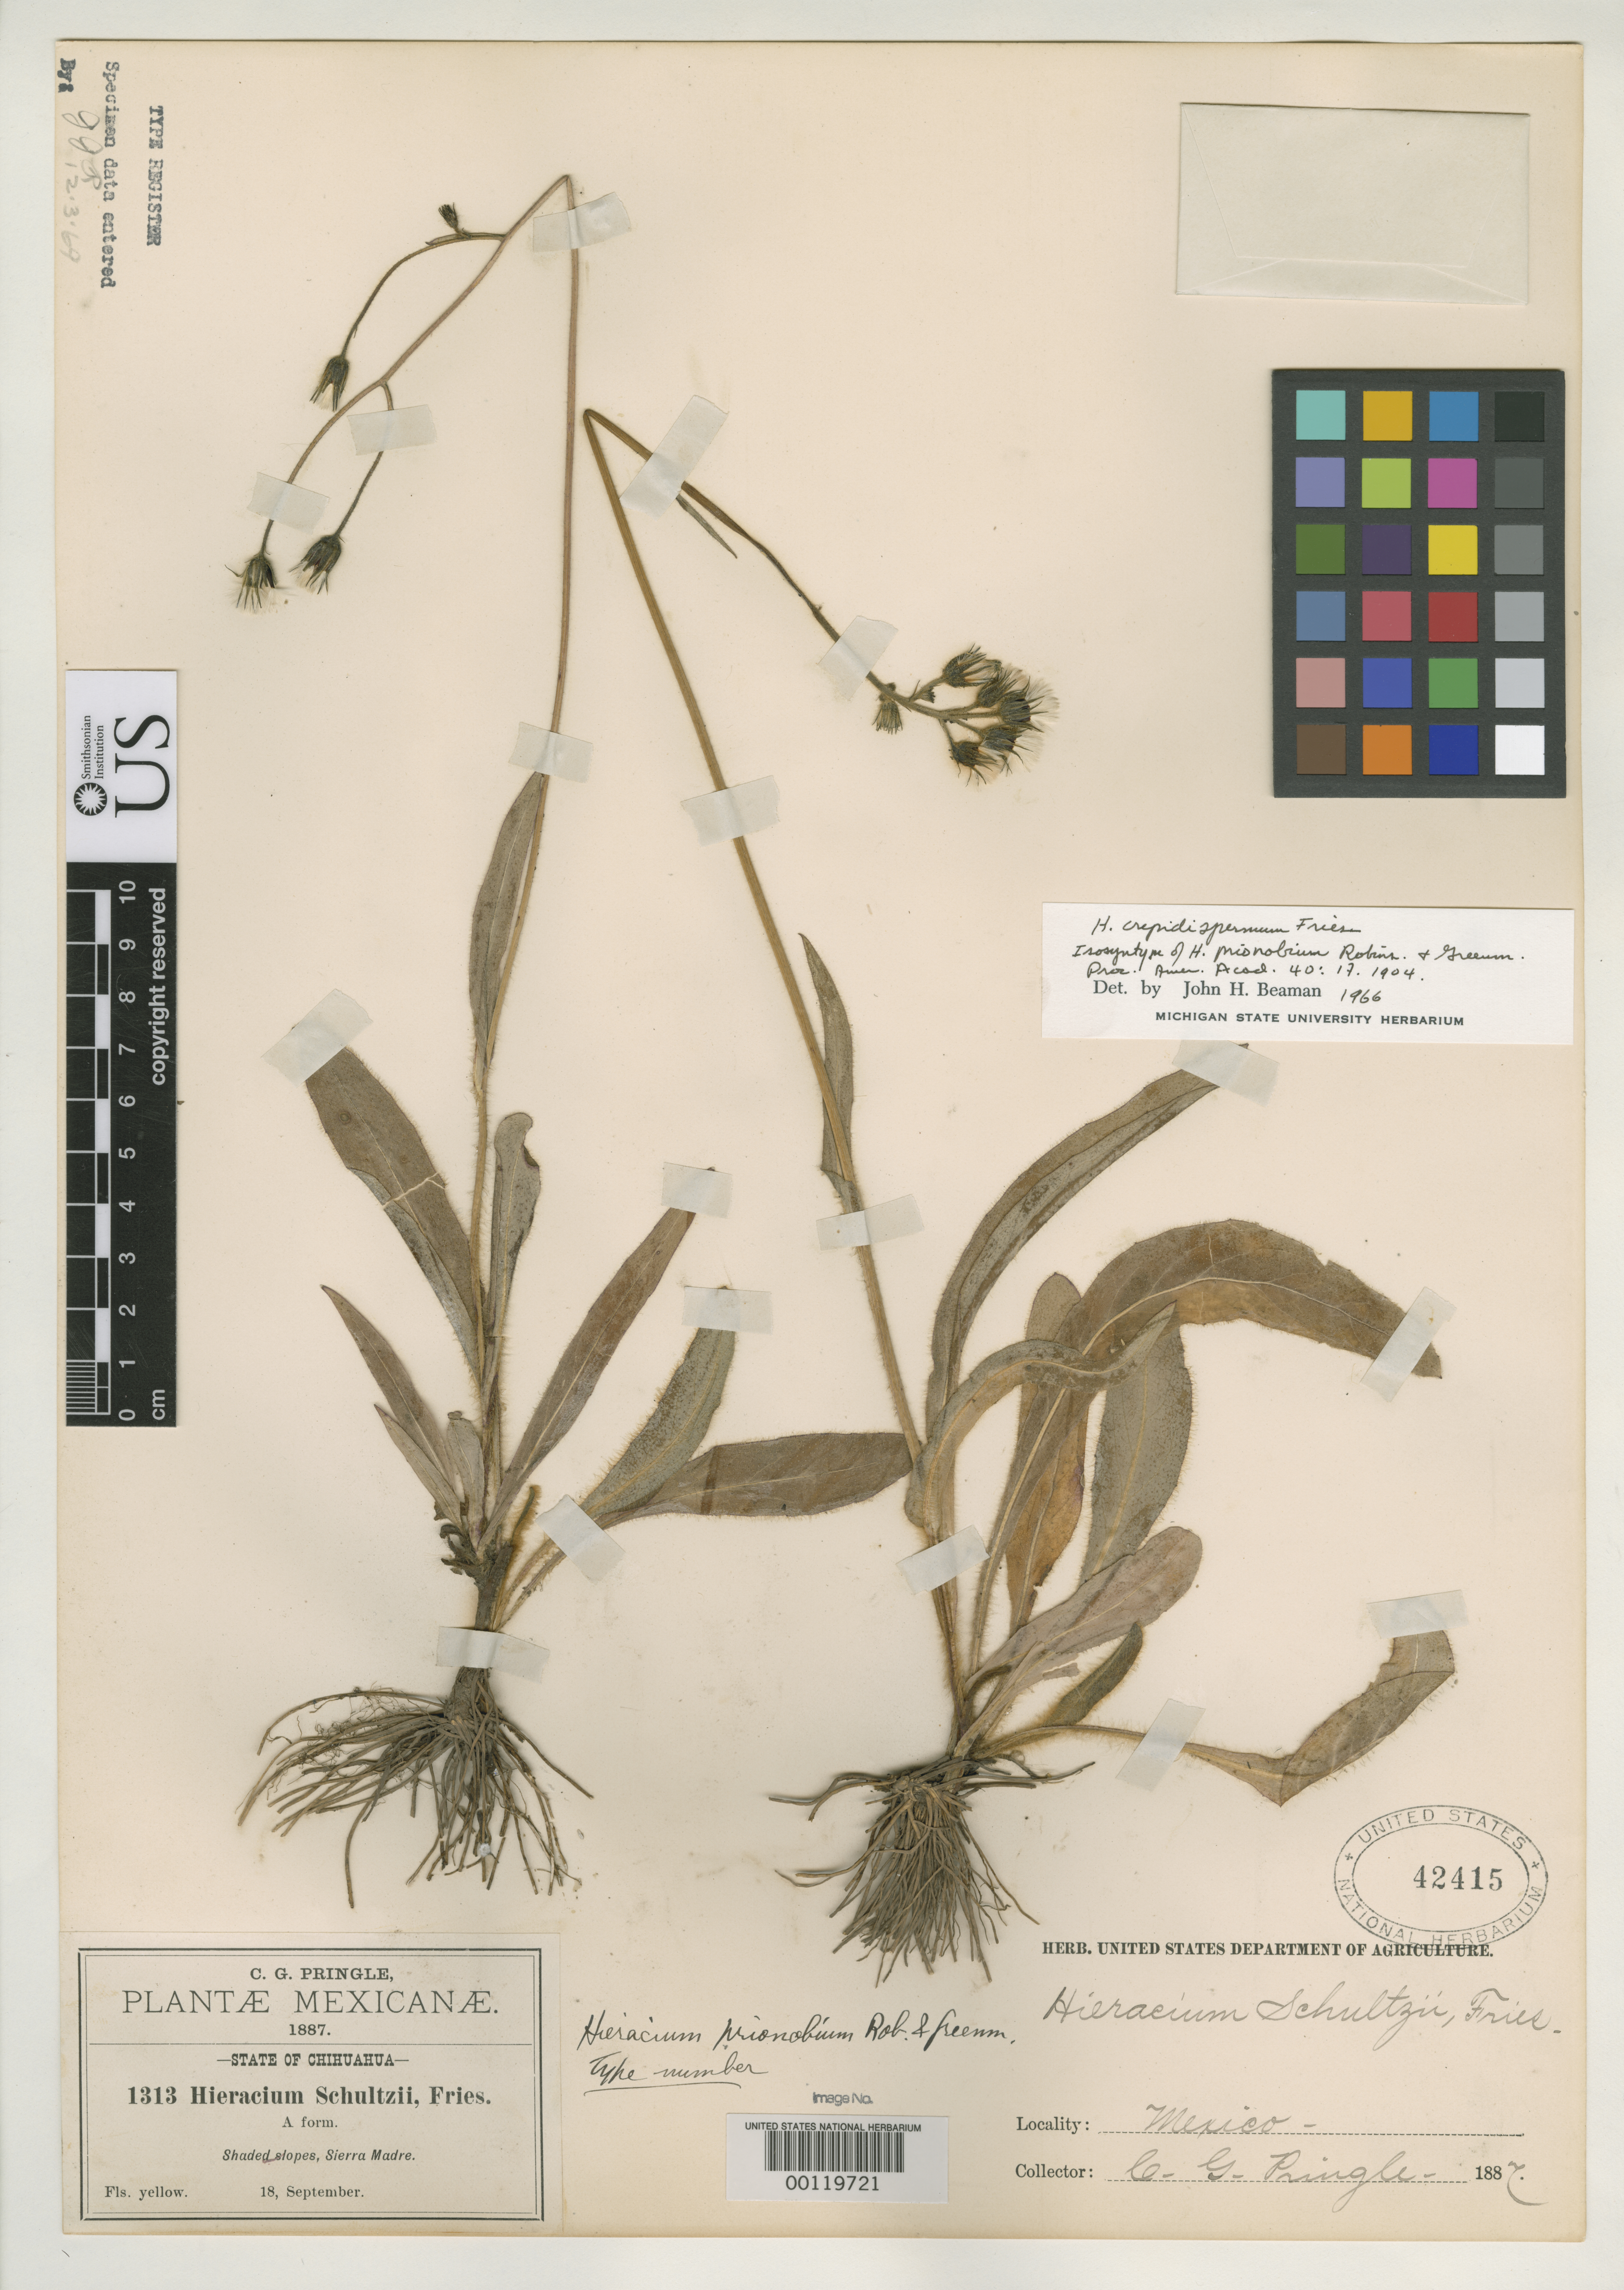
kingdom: Plantae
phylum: Tracheophyta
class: Magnoliopsida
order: Asterales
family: Asteraceae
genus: Hieracium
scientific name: Hieracium prionobium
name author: B.L. Rob. & Greenm.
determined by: Beaman, J. H., Curator (MSC), Michigan State University (UNITED STATES)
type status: Isolectotype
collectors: C. G. Pringle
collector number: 1313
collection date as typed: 18 Sep 1887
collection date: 1887-09-18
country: Mexico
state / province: Chihuahua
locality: Shaded slopes, Sierra Madre.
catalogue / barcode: US 42415